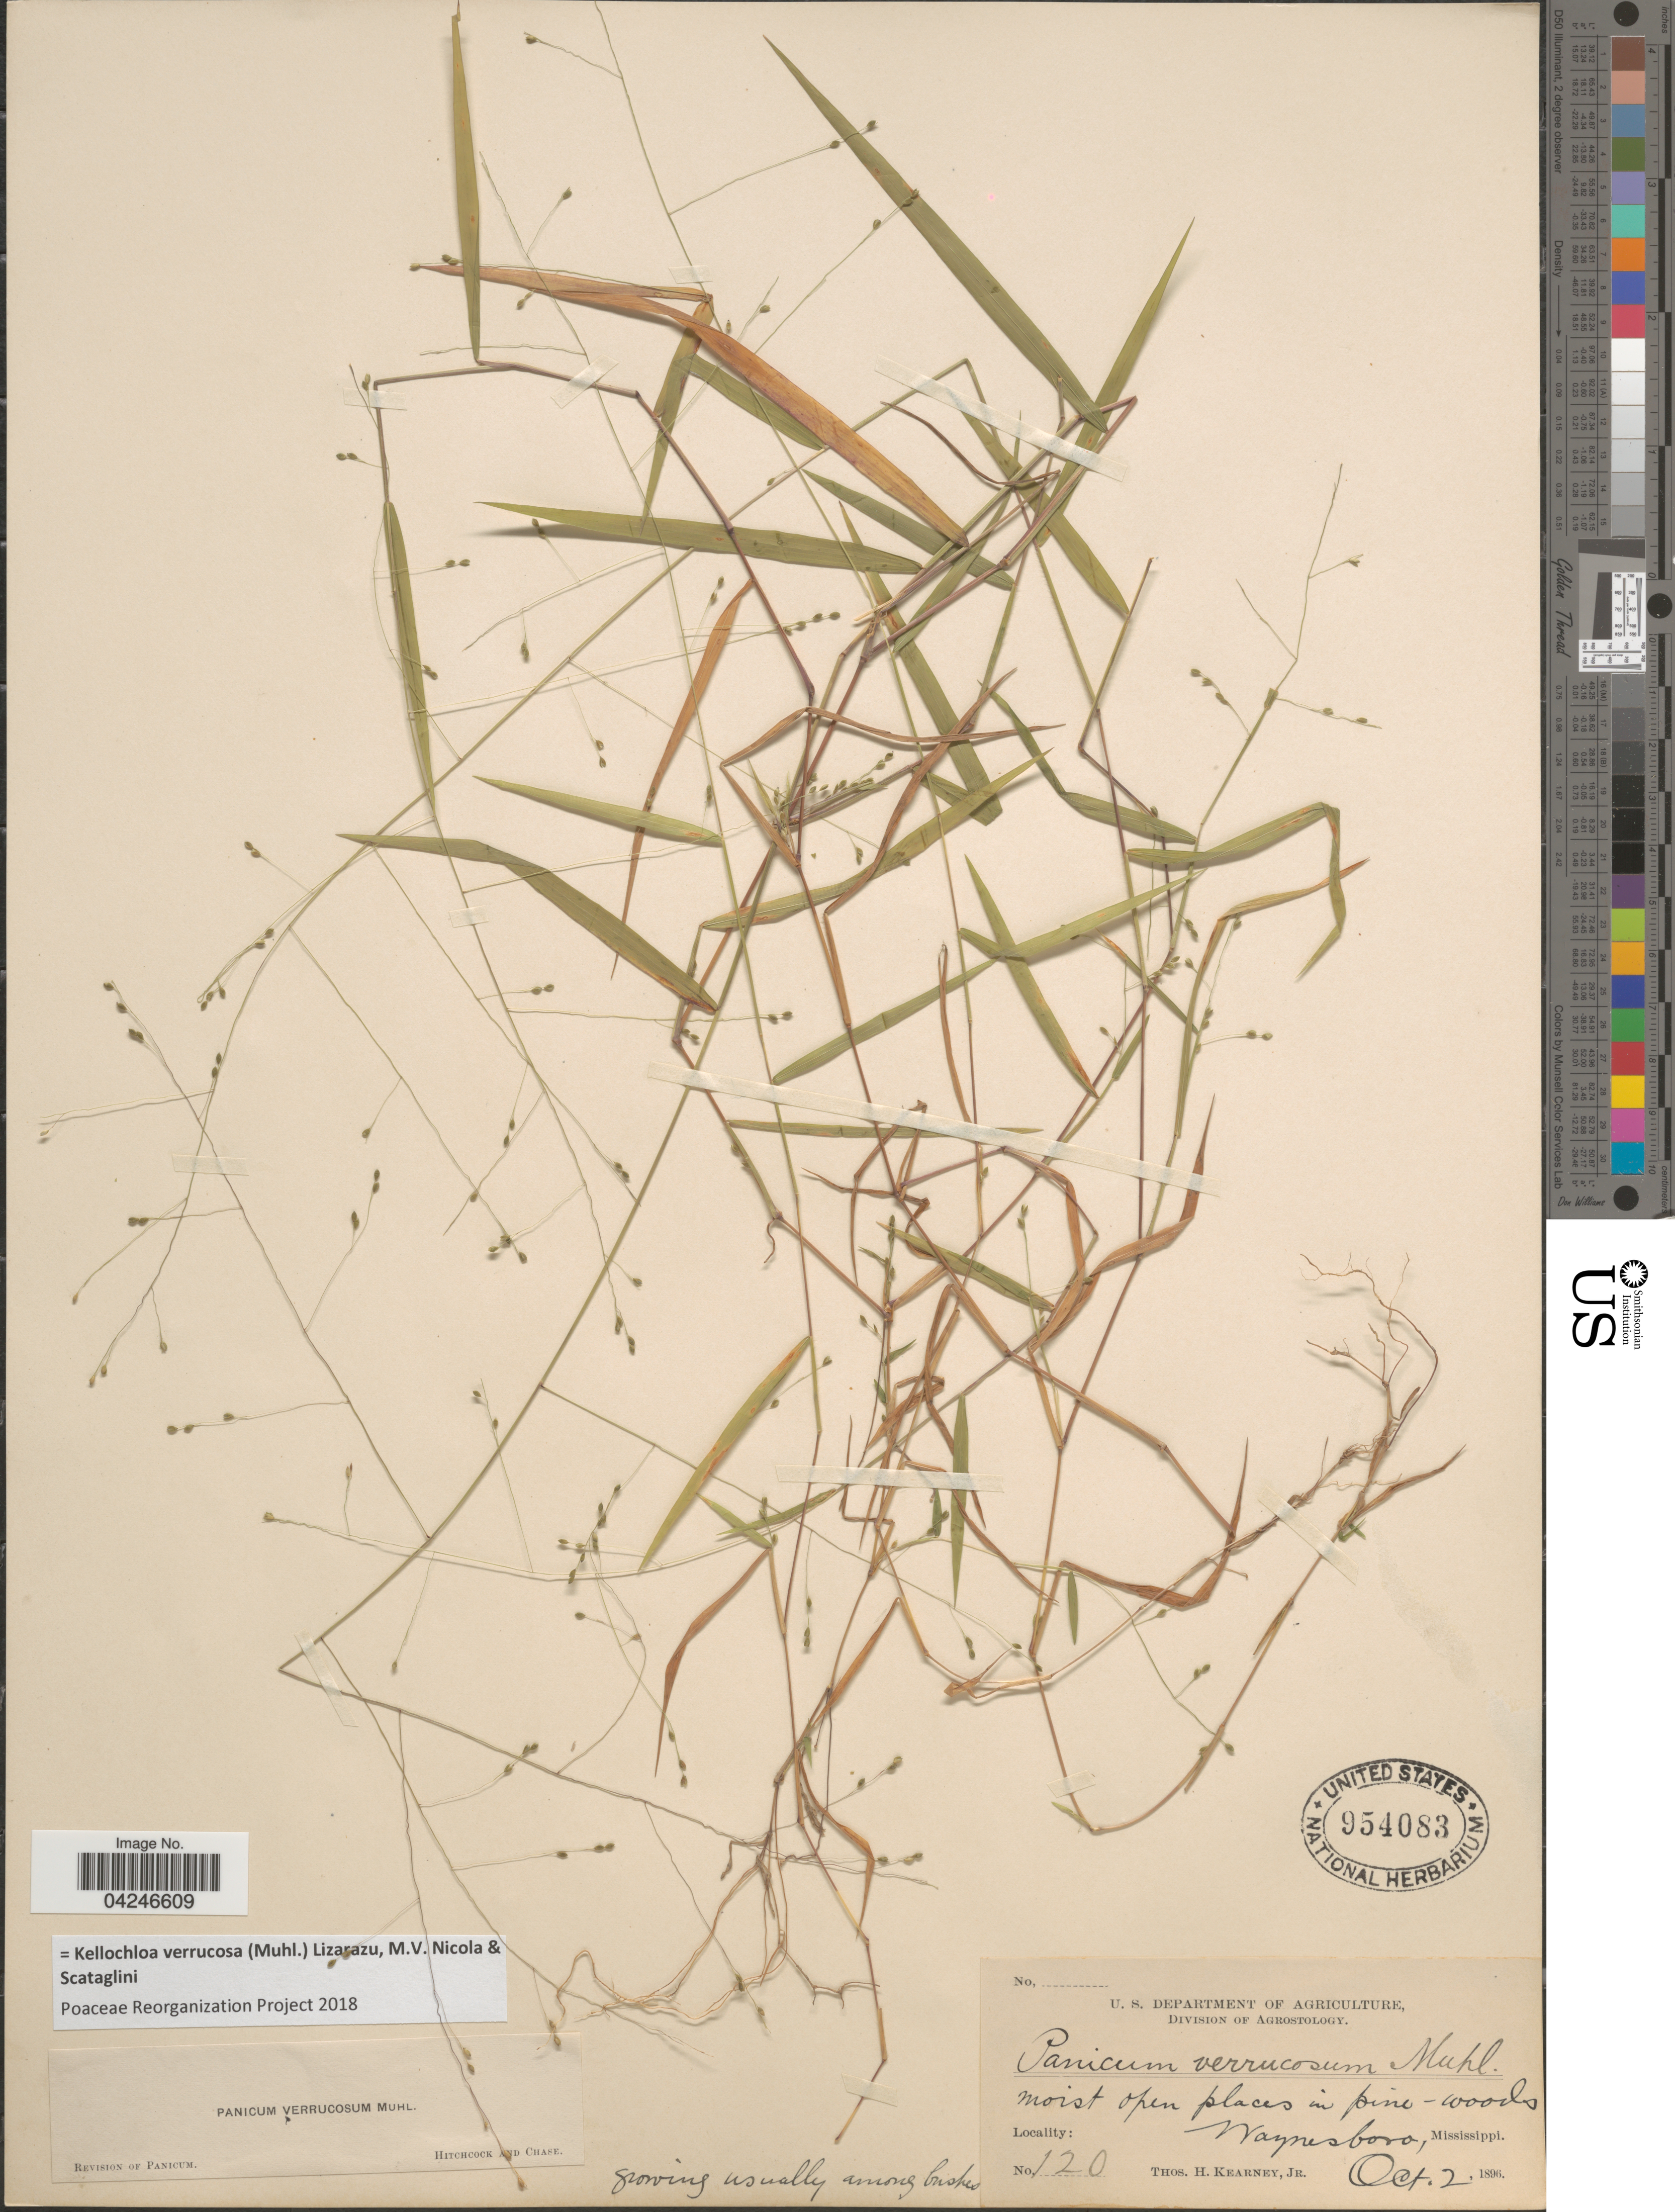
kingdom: Plantae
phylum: Tracheophyta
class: Liliopsida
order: Poales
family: Poaceae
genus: Kellochloa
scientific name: Kellochloa verrucosa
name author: (Muhl.) Lizarazu et al.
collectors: T. H. Kearney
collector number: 120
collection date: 1896-10-02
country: United States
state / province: Mississippi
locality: Waynesboro.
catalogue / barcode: US 954083